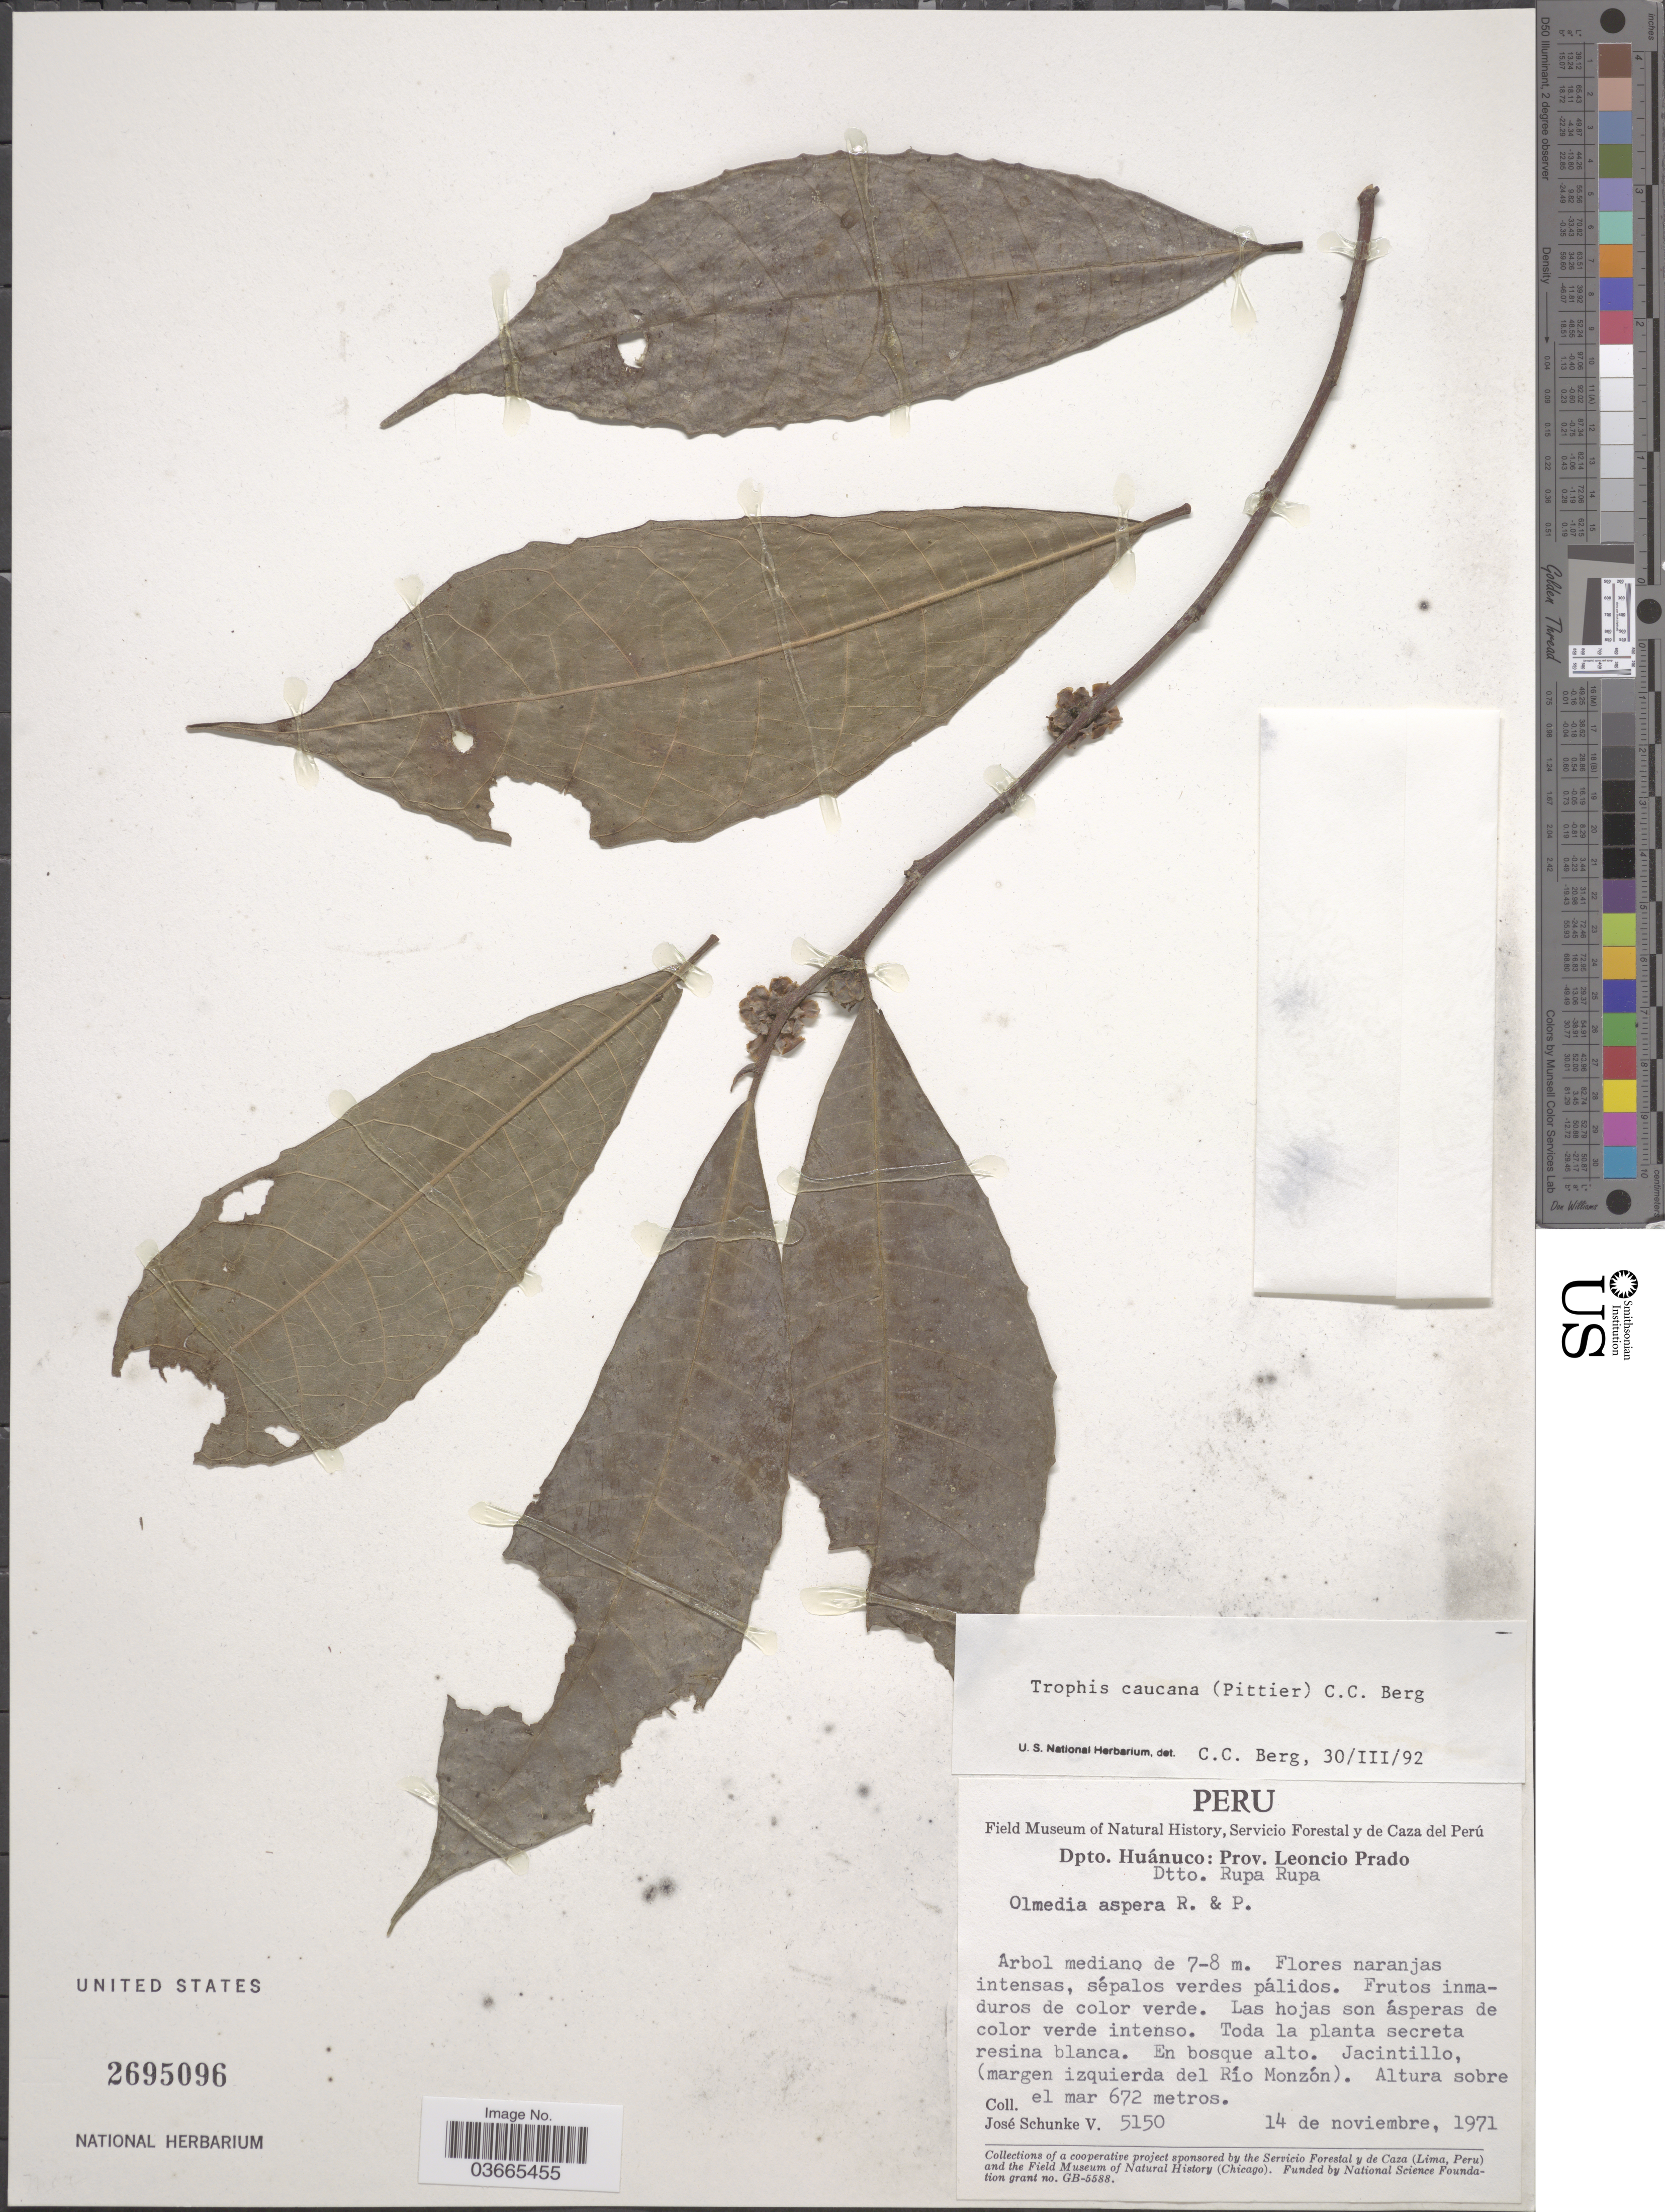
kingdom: Plantae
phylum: Tracheophyta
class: Magnoliopsida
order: Rosales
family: Moraceae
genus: Olmedia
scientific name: Olmedia aspera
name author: Ruiz & Pav.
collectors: J. Schunke Vigo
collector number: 5150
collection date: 1971-11-14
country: Peru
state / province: Huánuco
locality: Dpto. Huánuco: Prov. Leoncio Prado. Dtto. Rupa Rupa. Jacintillo, (margen izquierda del Río Monzón).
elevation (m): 672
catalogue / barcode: US 2695096